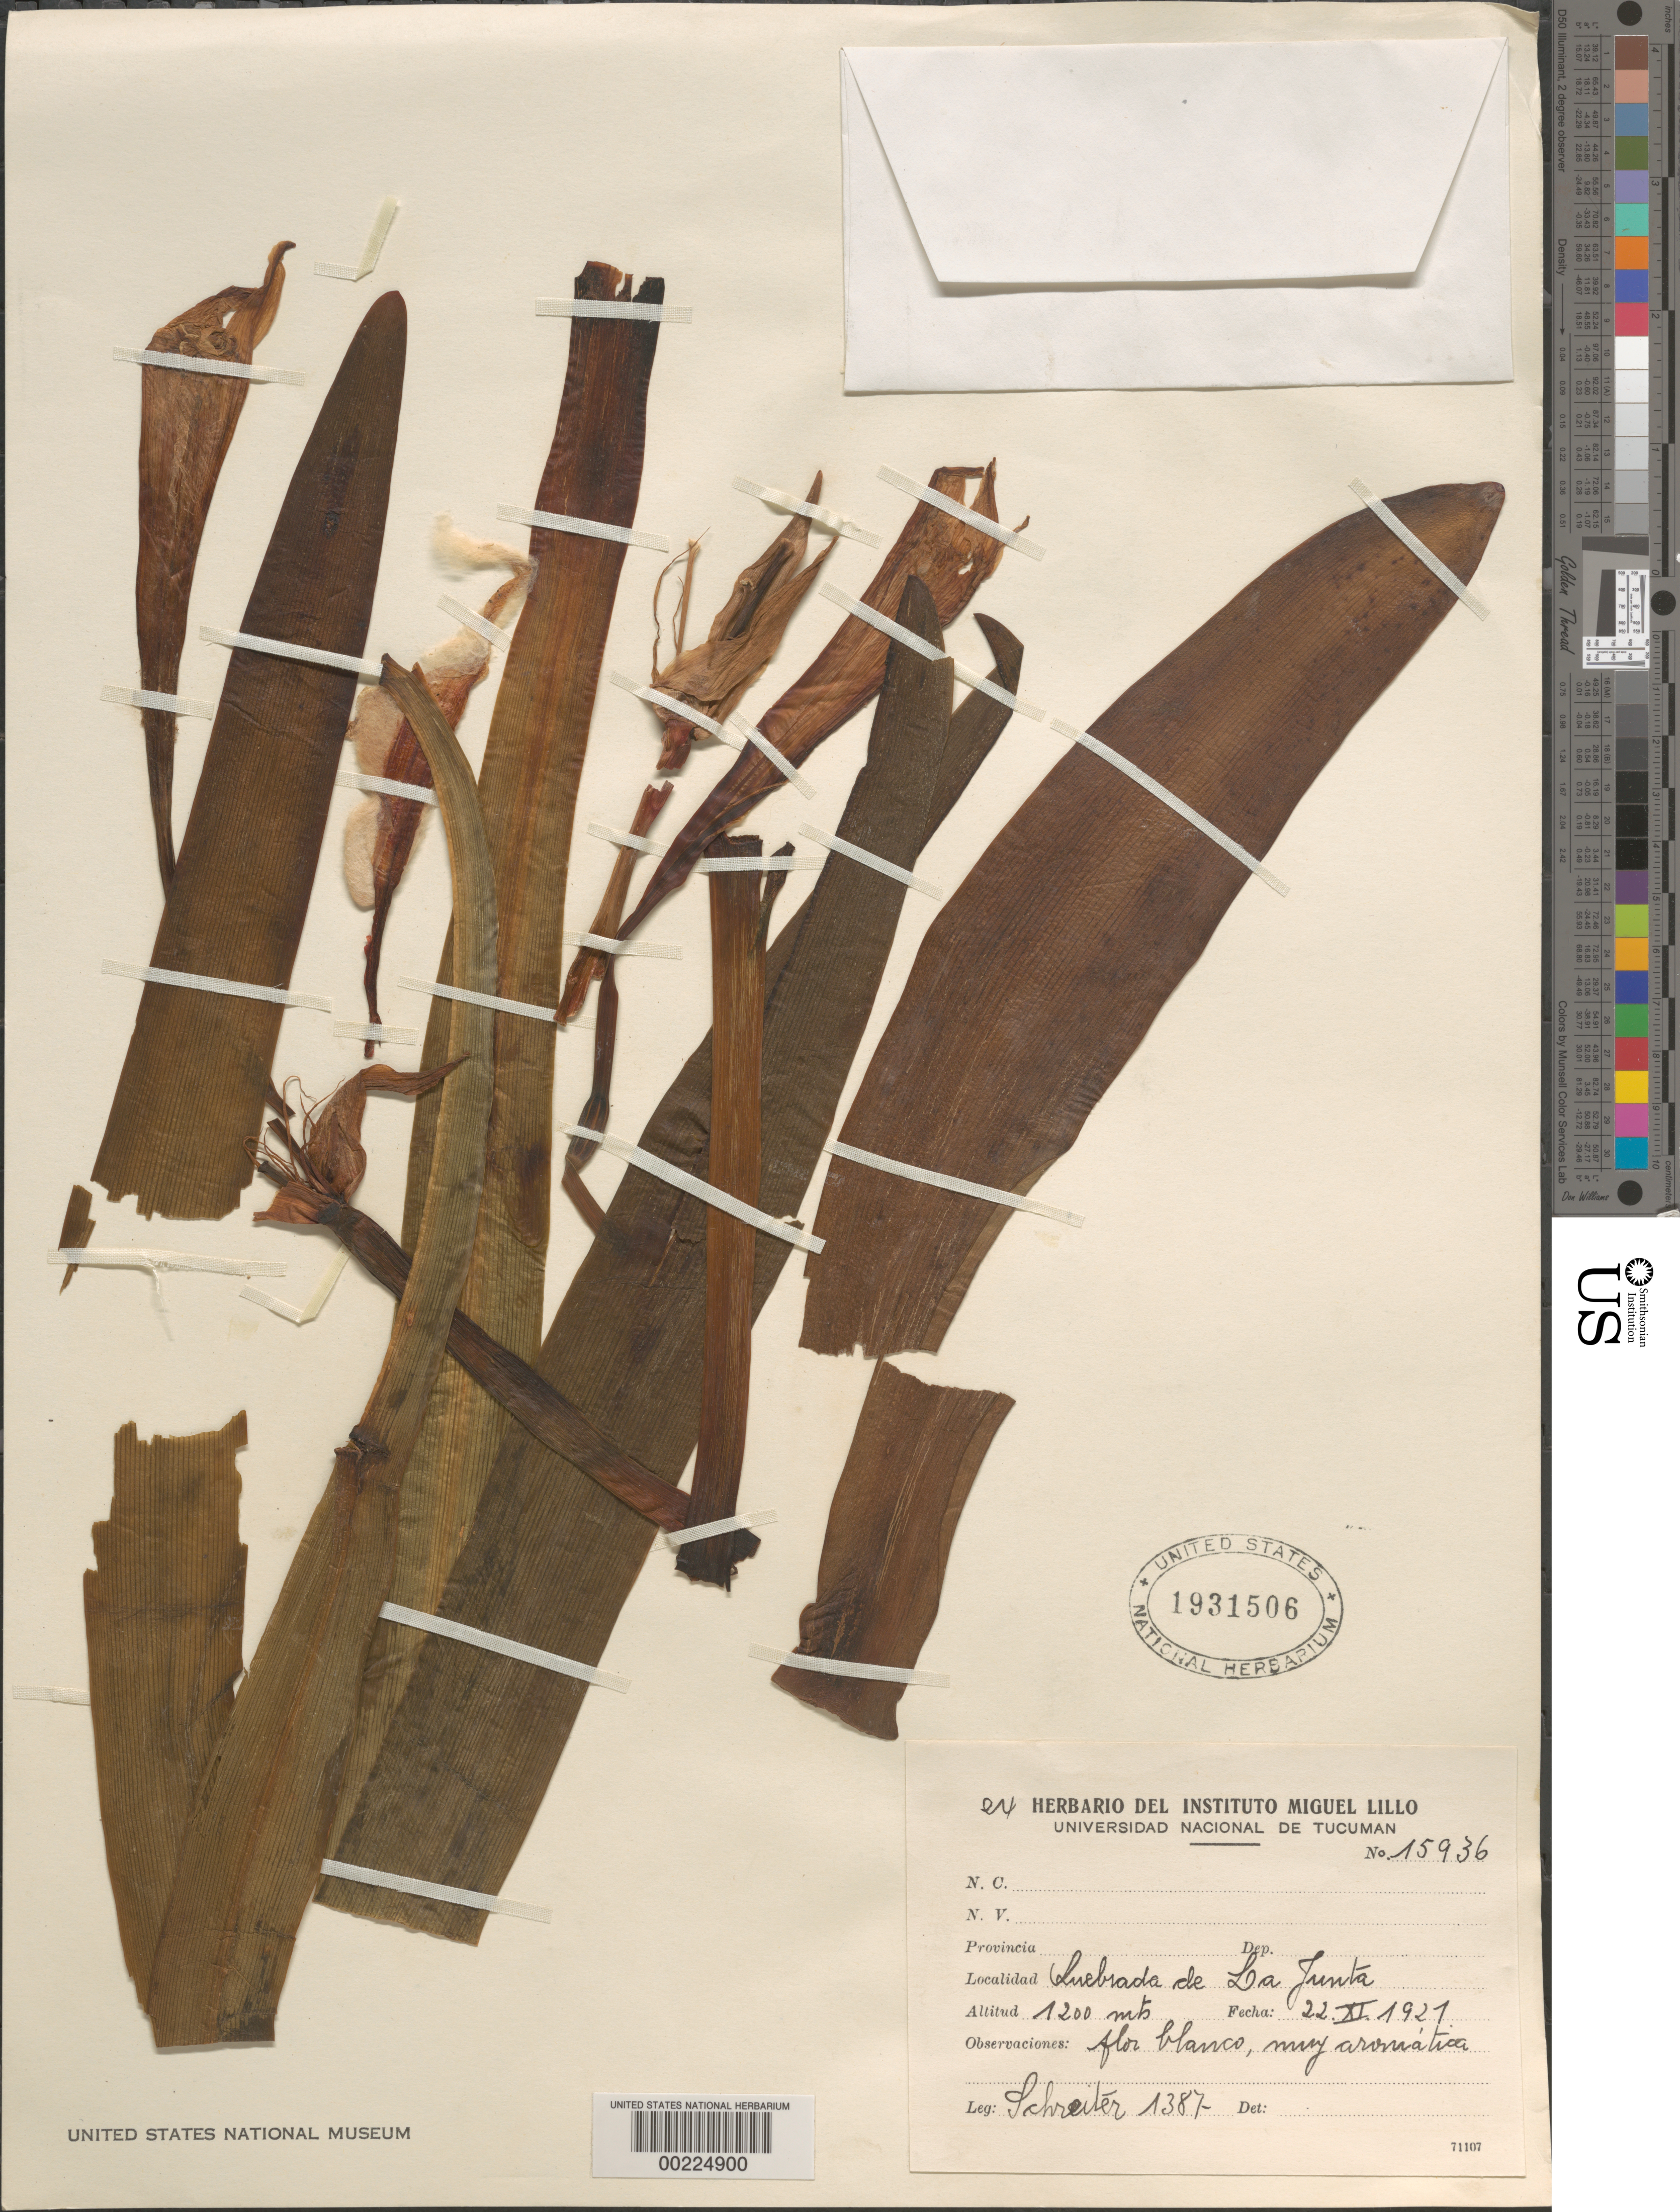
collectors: R. Schreiter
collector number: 15936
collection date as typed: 22 Nov 1927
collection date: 1927-11-22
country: Argentina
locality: Quebrada de la Junta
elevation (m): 1200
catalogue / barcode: US 1931506